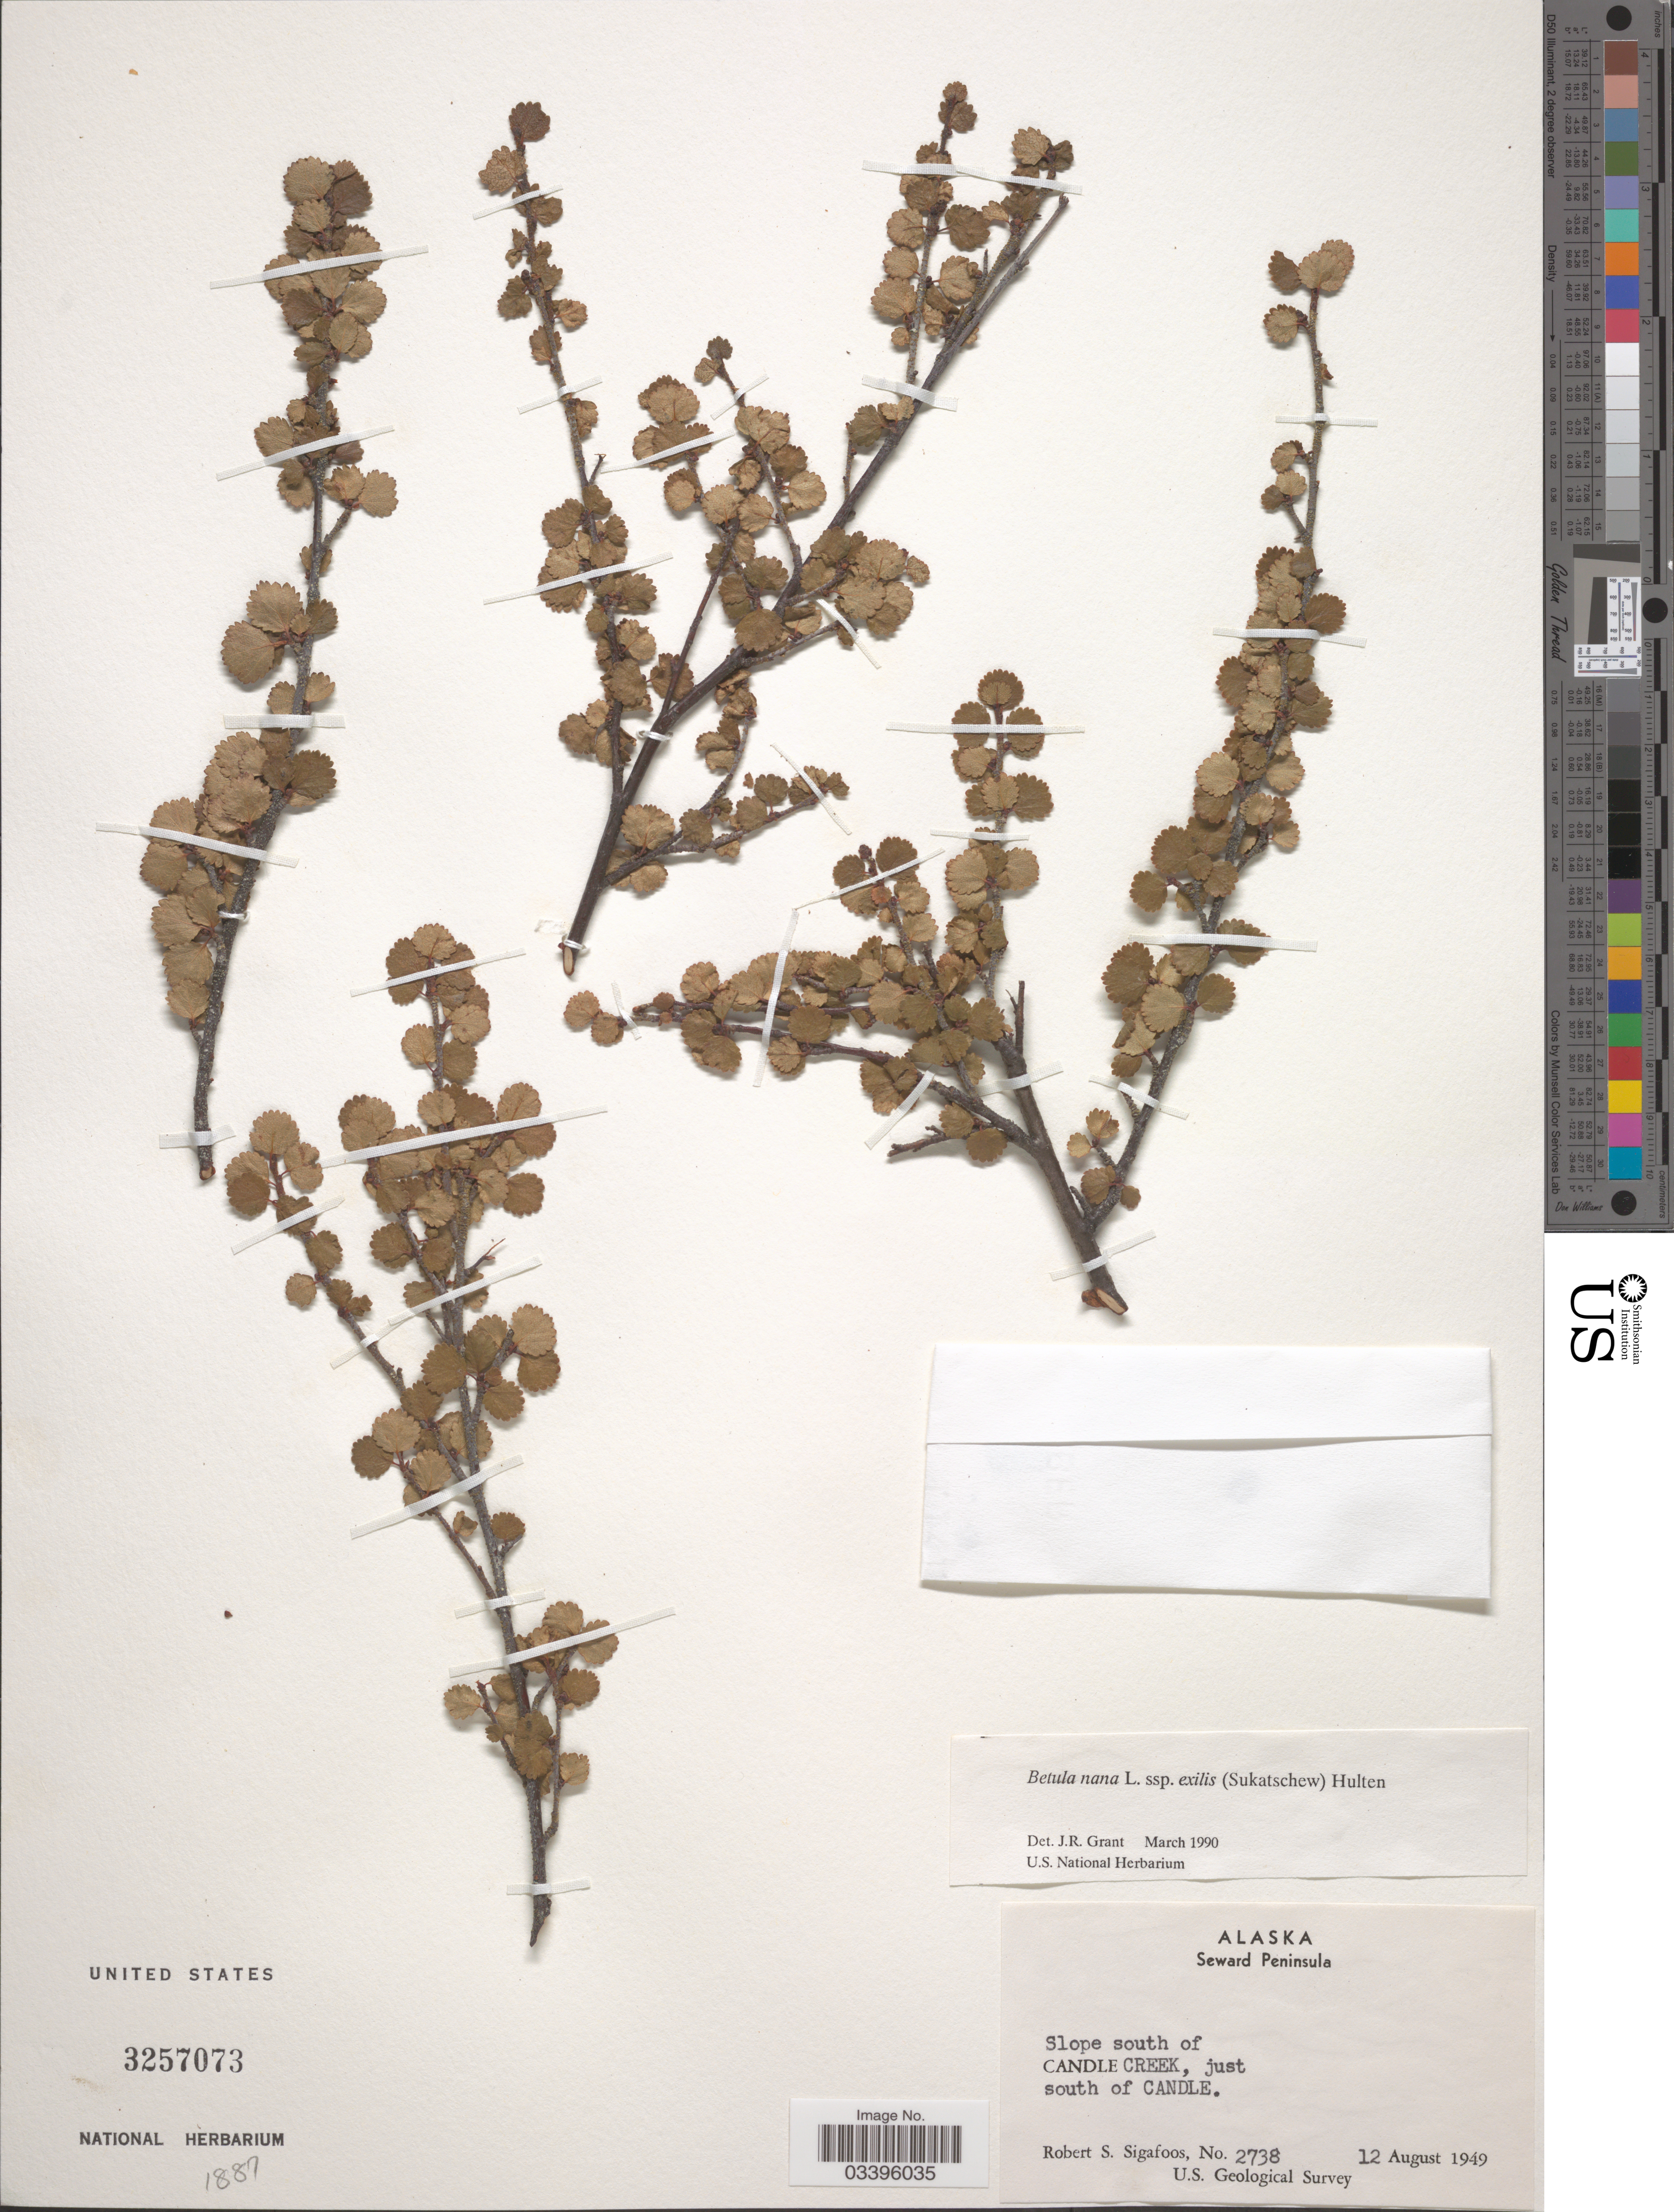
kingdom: Plantae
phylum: Tracheophyta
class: Magnoliopsida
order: Fagales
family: Betulaceae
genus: Betula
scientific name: Betula nana subsp. exilis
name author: L.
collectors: R. Sigafoos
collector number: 2738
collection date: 1949-08-12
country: United States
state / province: Alaska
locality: Seward Peninsula. Slope south of Candle Creek, just south of Candle.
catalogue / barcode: US 3257073